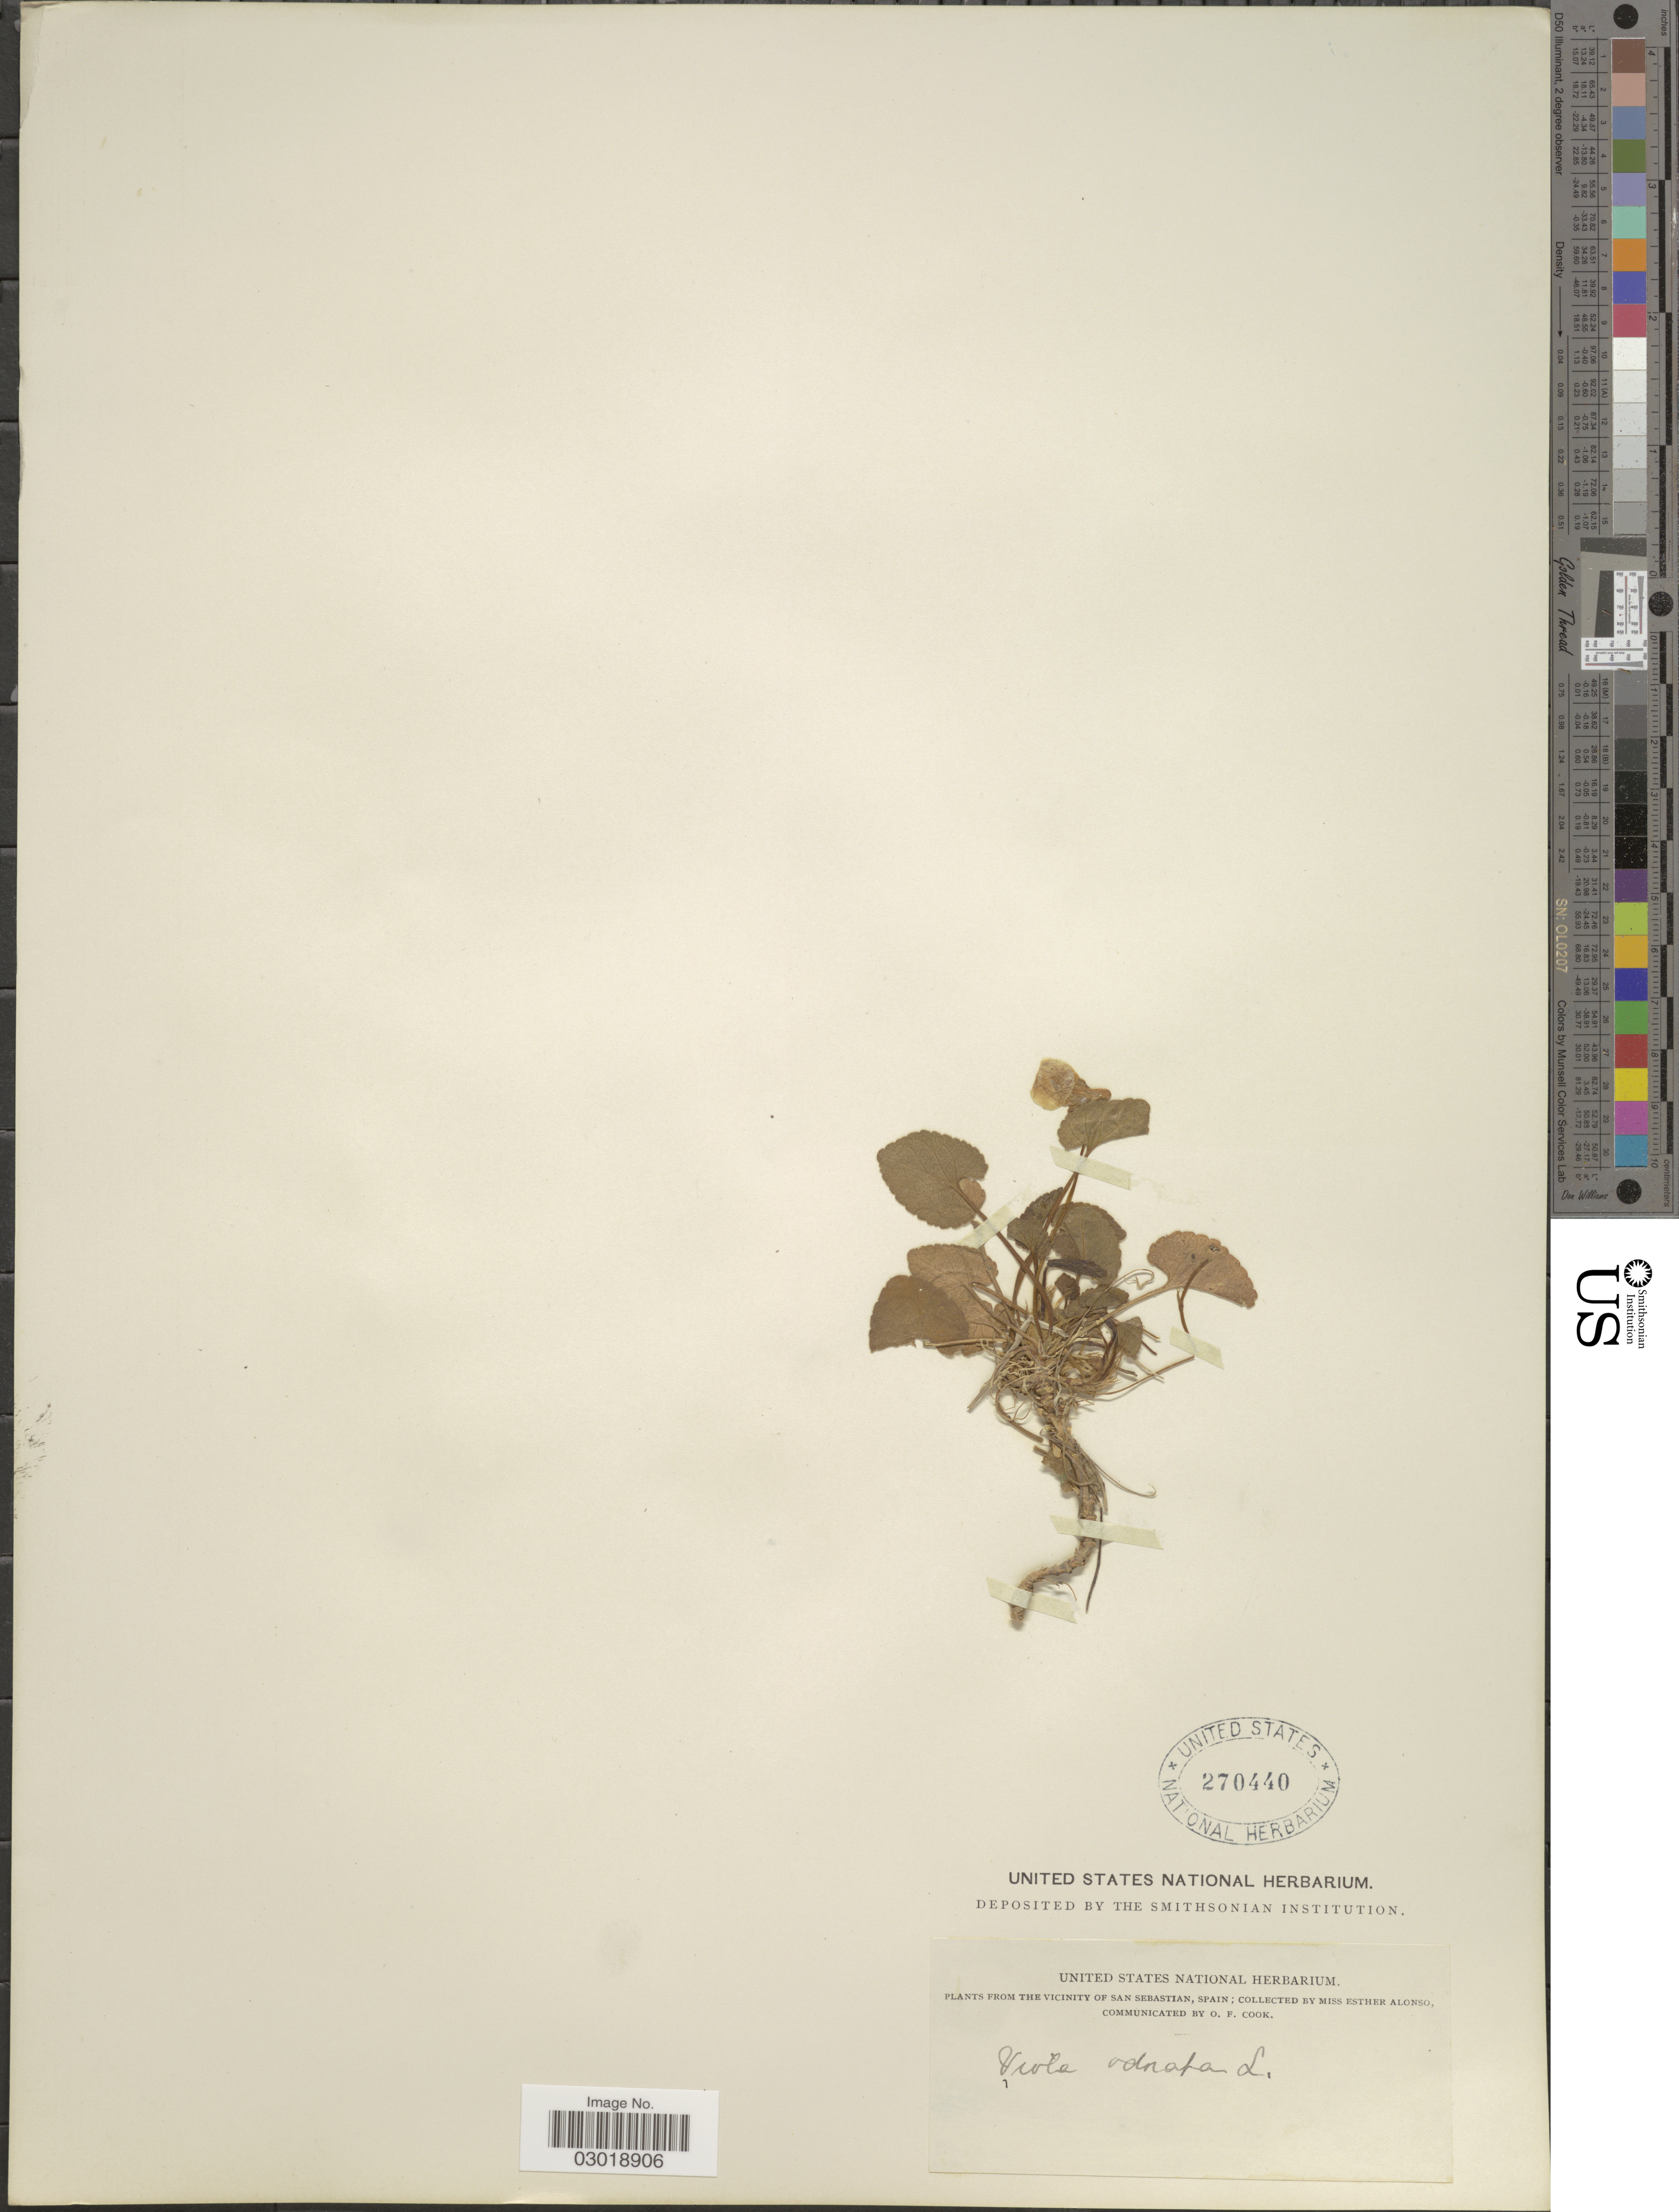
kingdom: Plantae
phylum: Tracheophyta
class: Magnoliopsida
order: Malpighiales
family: Violaceae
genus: Viola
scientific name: Viola odorata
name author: L.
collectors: E. Alonso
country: Spain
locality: Vicinity of San Sebastian.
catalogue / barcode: US 270440